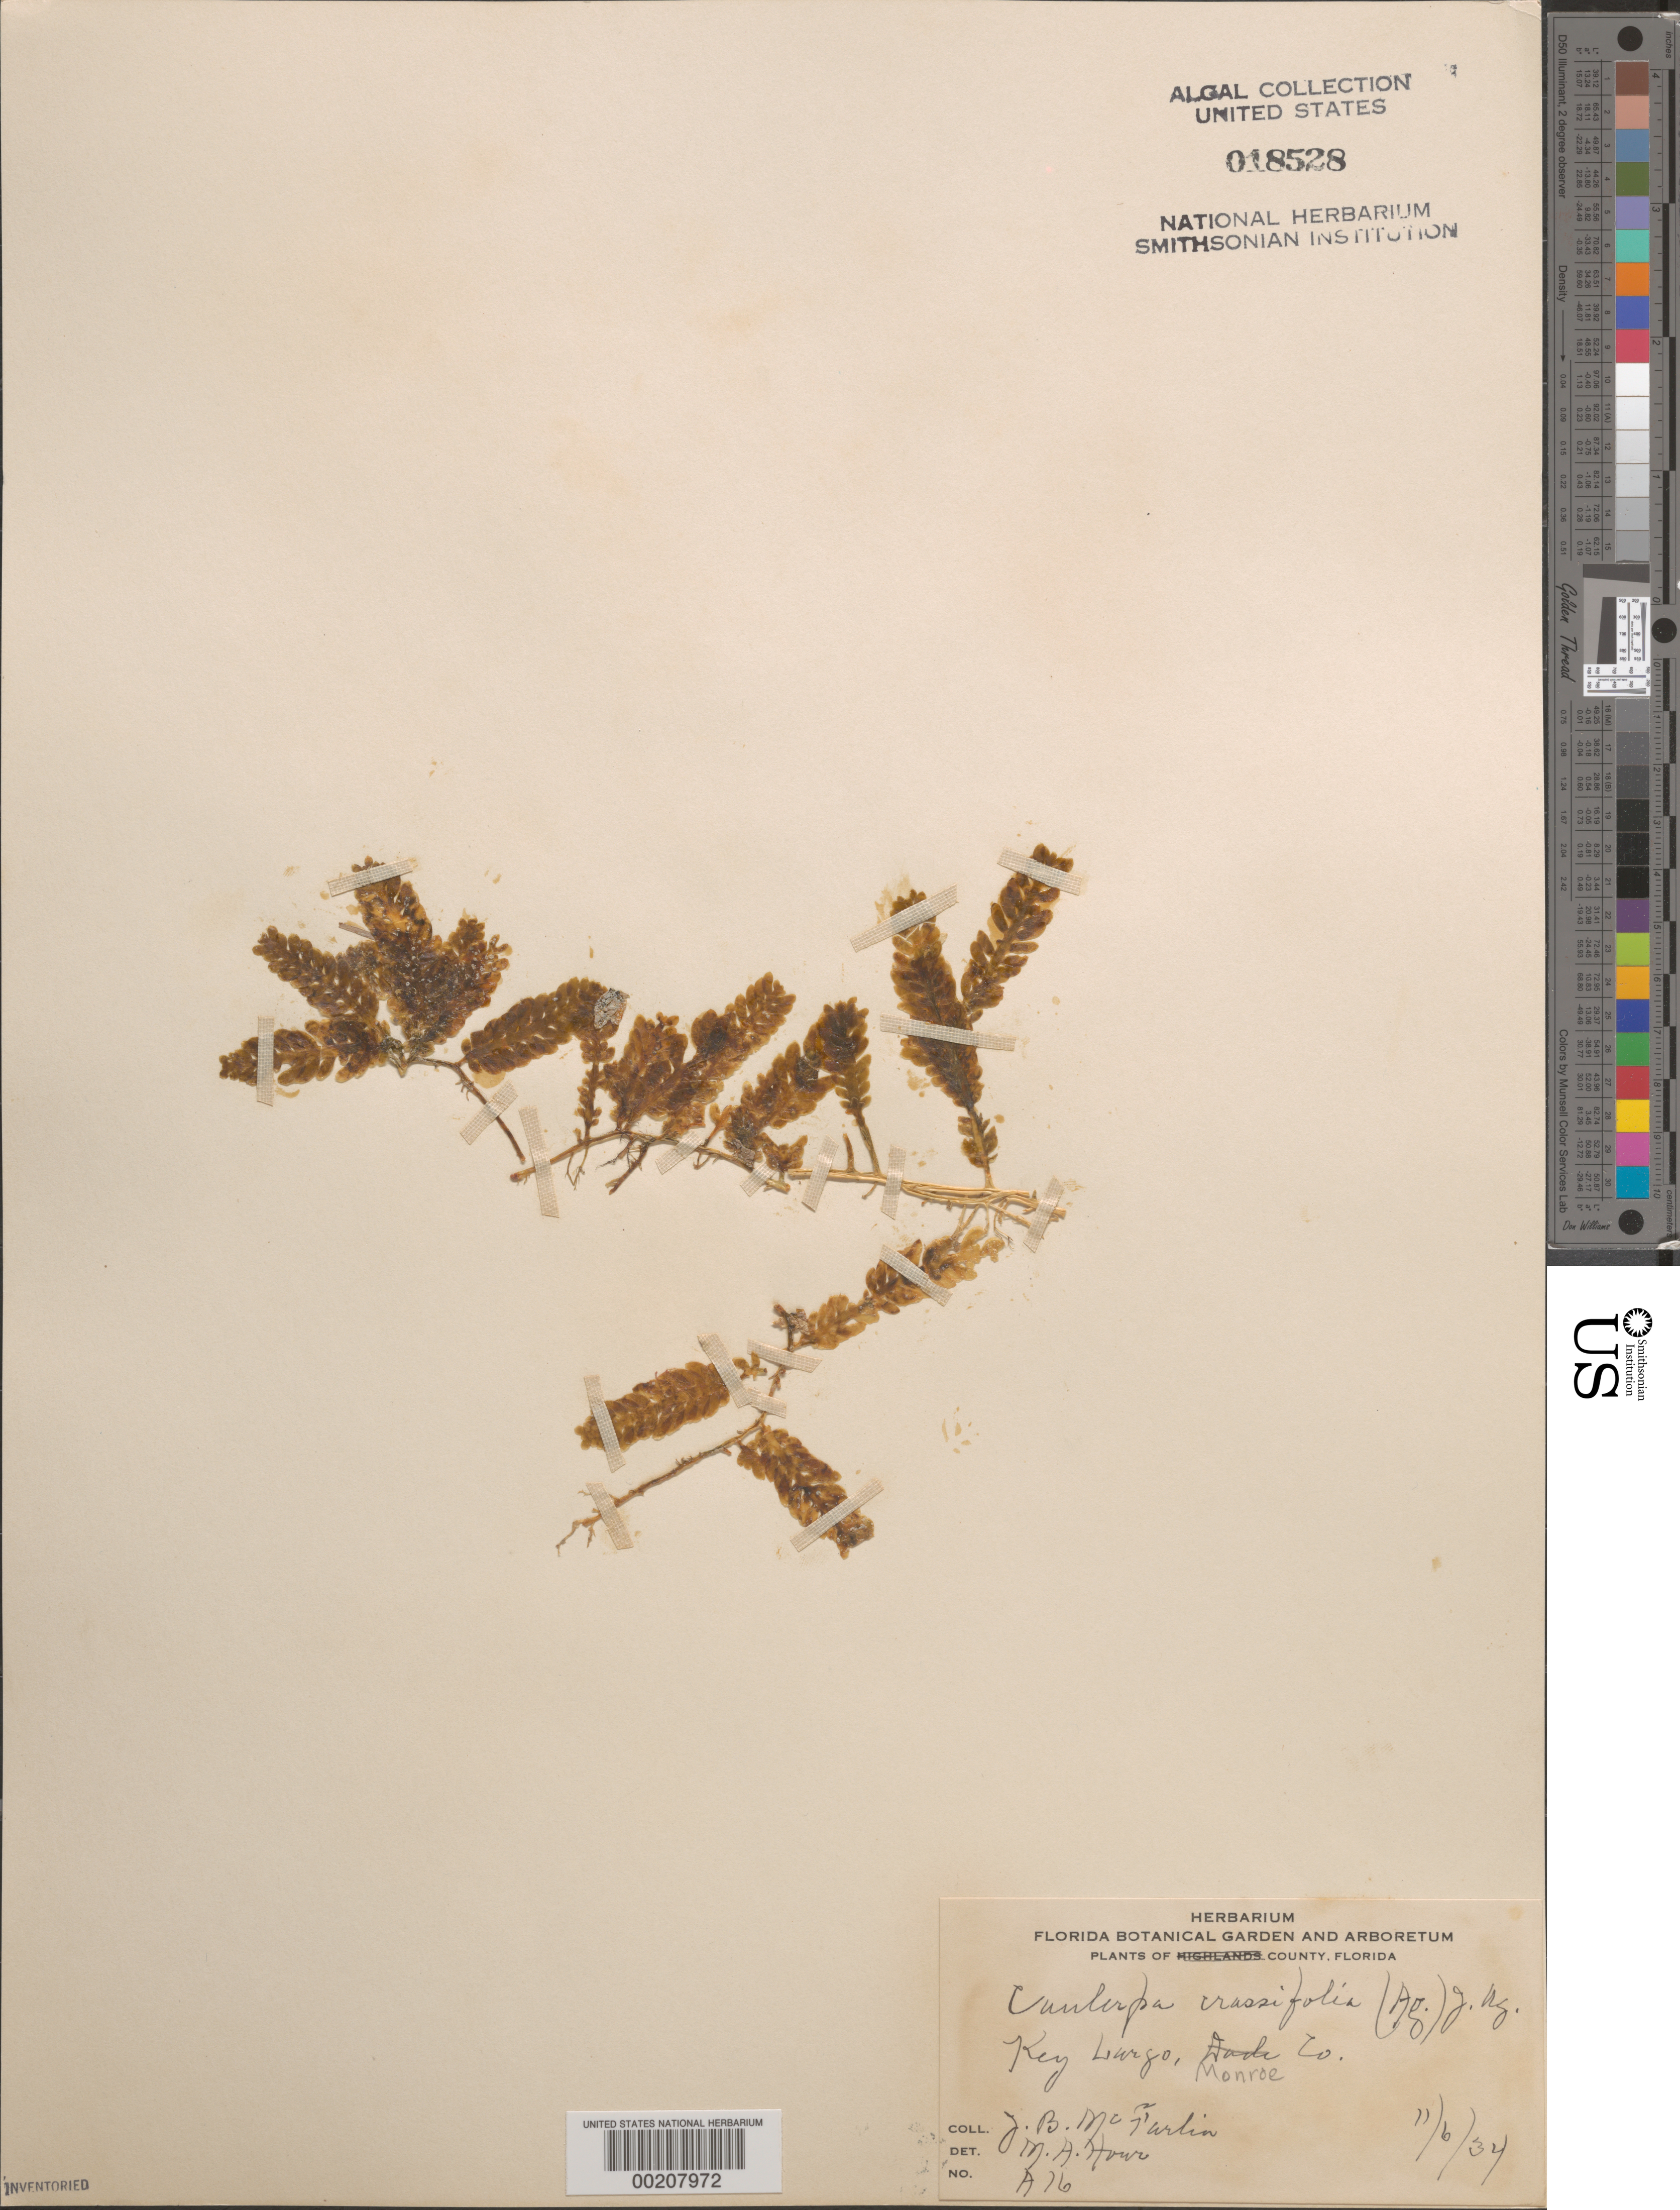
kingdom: Plantae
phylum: Chlorophyta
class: Ulvophyceae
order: Cladophorales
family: Cladophoraceae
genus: Cladophora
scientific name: Cladophora glomerata var. crassior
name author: (C. Agardh) C. Hoek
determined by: Algae name updating Project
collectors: J. McFarlin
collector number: A16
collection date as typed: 06 Nov 1934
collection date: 1934-11-06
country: United States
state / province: Florida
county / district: Monroe County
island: Key Largo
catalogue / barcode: US 18528